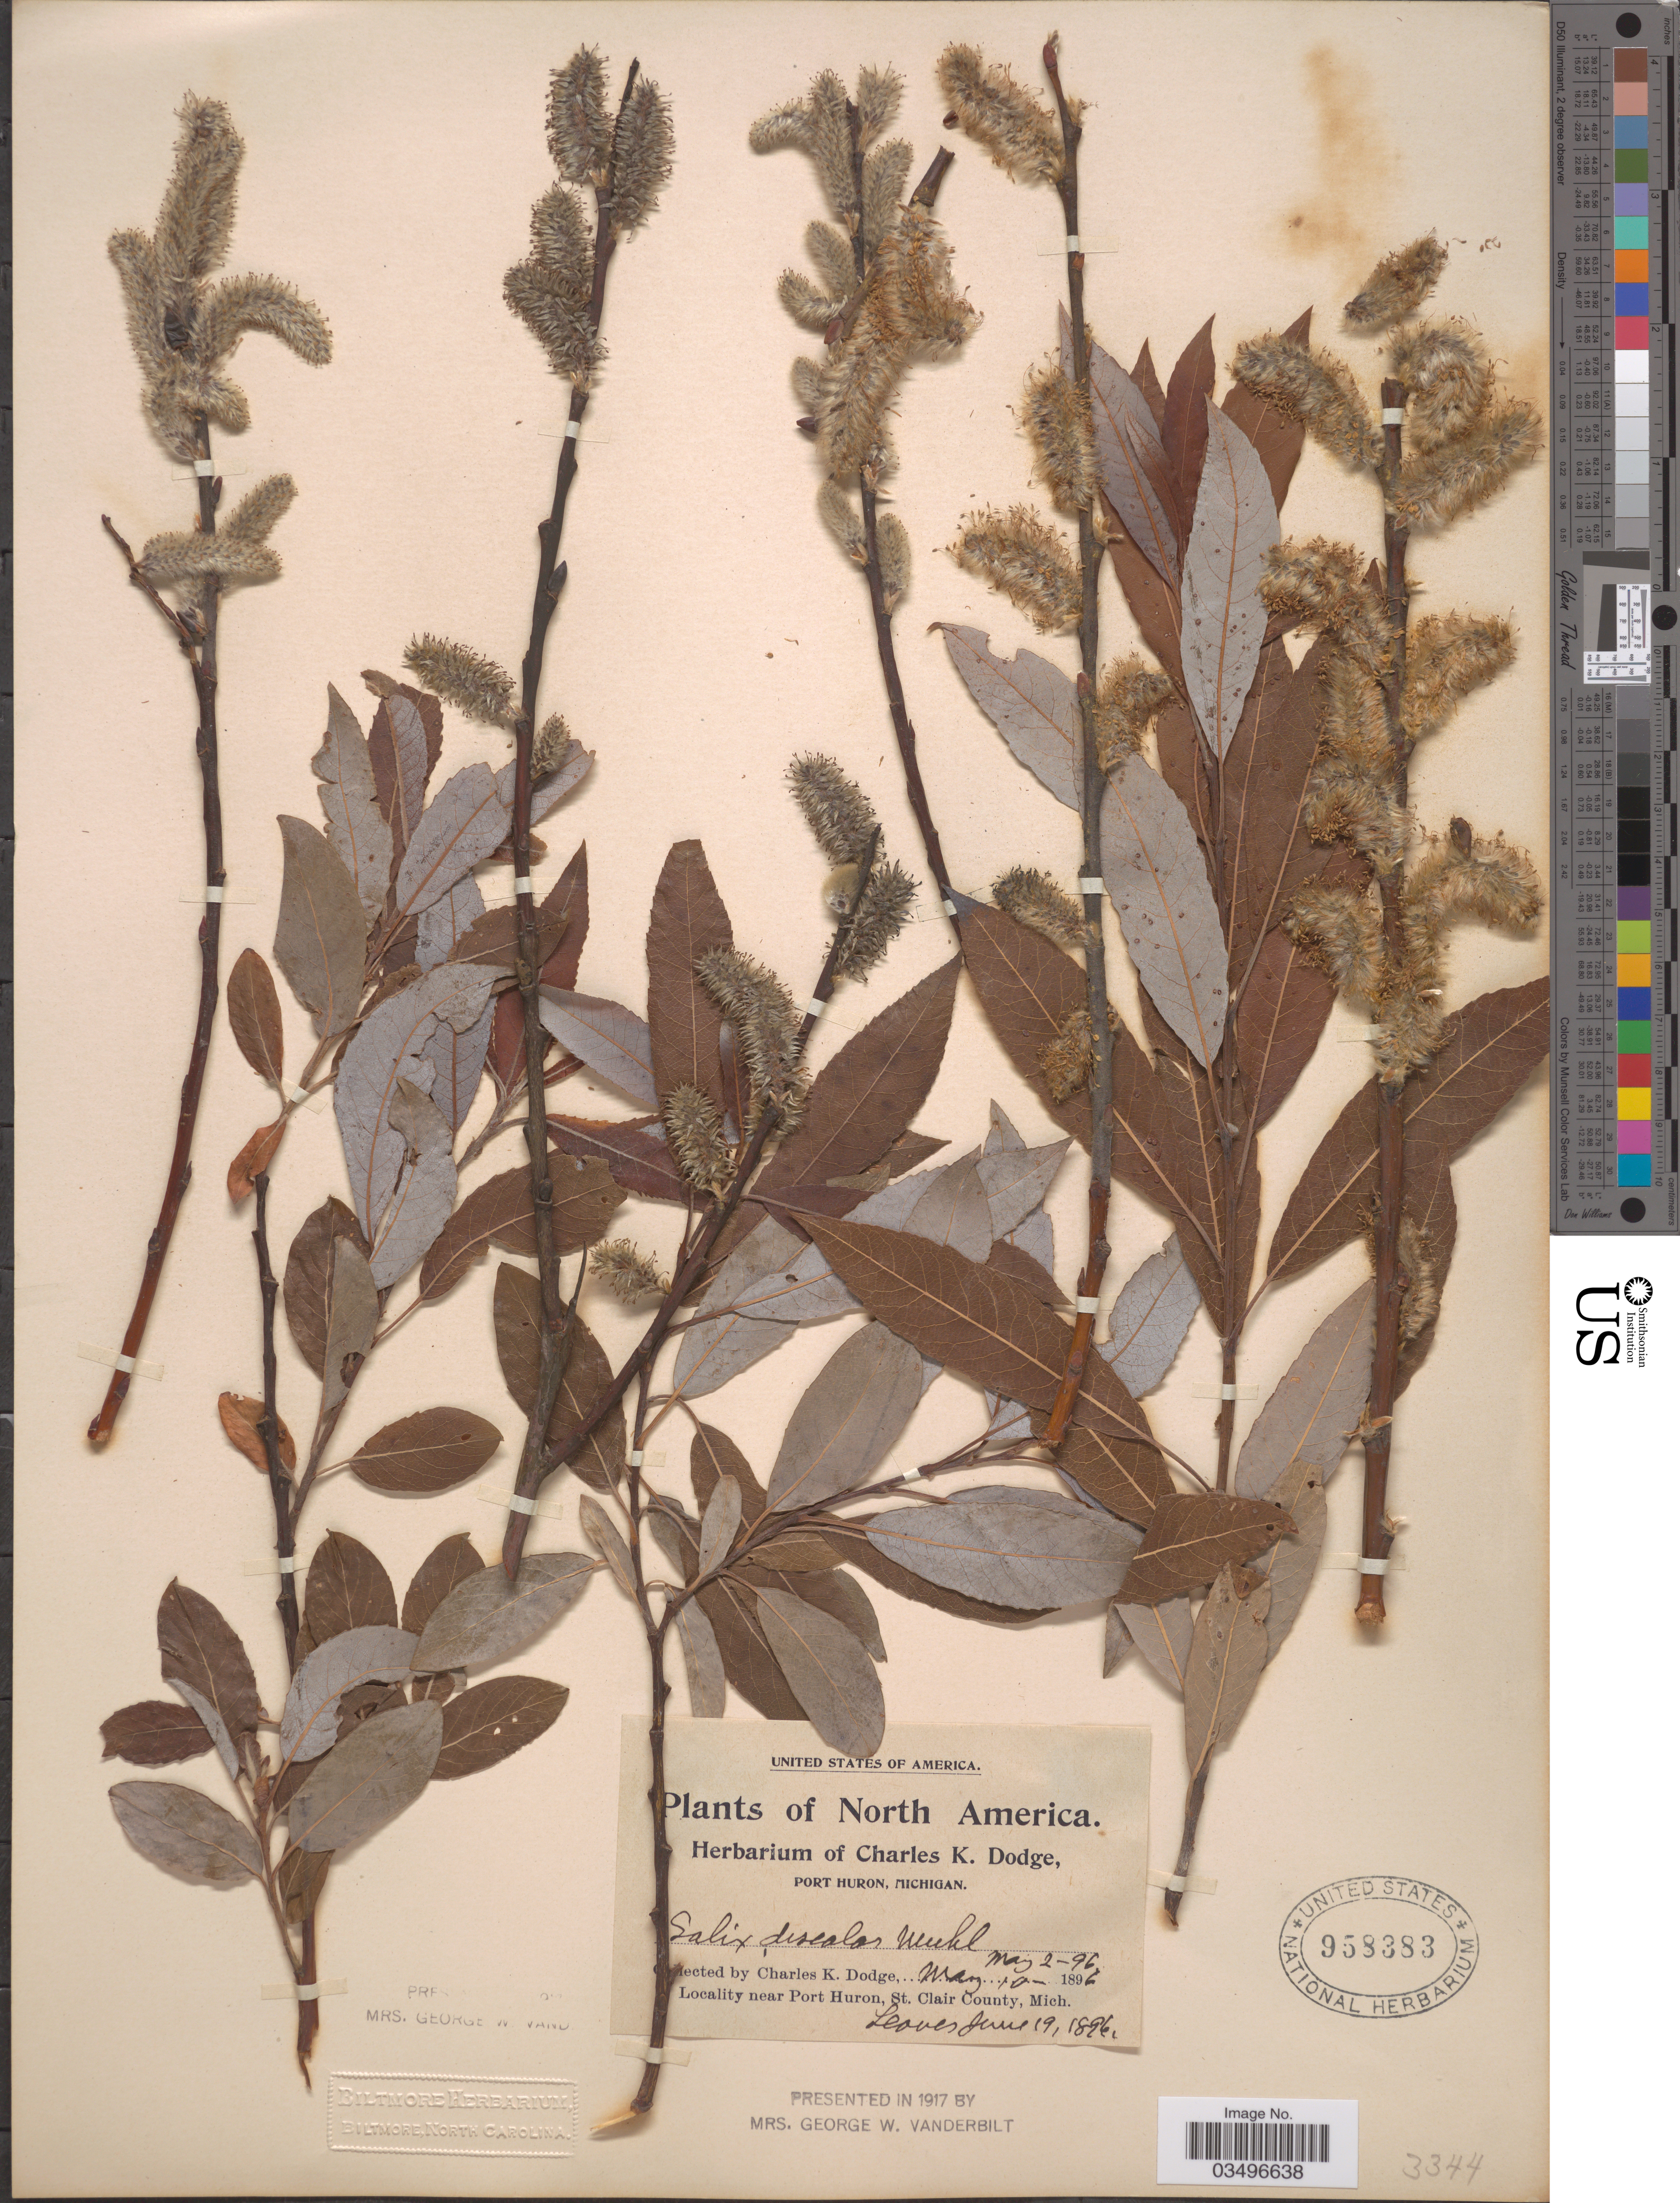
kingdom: Plantae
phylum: Tracheophyta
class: Magnoliopsida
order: Malpighiales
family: Salicaceae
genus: Salix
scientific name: Salix discolor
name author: Muhl.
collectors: C. K. Dodge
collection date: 1896-05-02/1896-05-10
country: United States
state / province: Michigan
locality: Near Port Huron, St. Clair County.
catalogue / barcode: US 958383